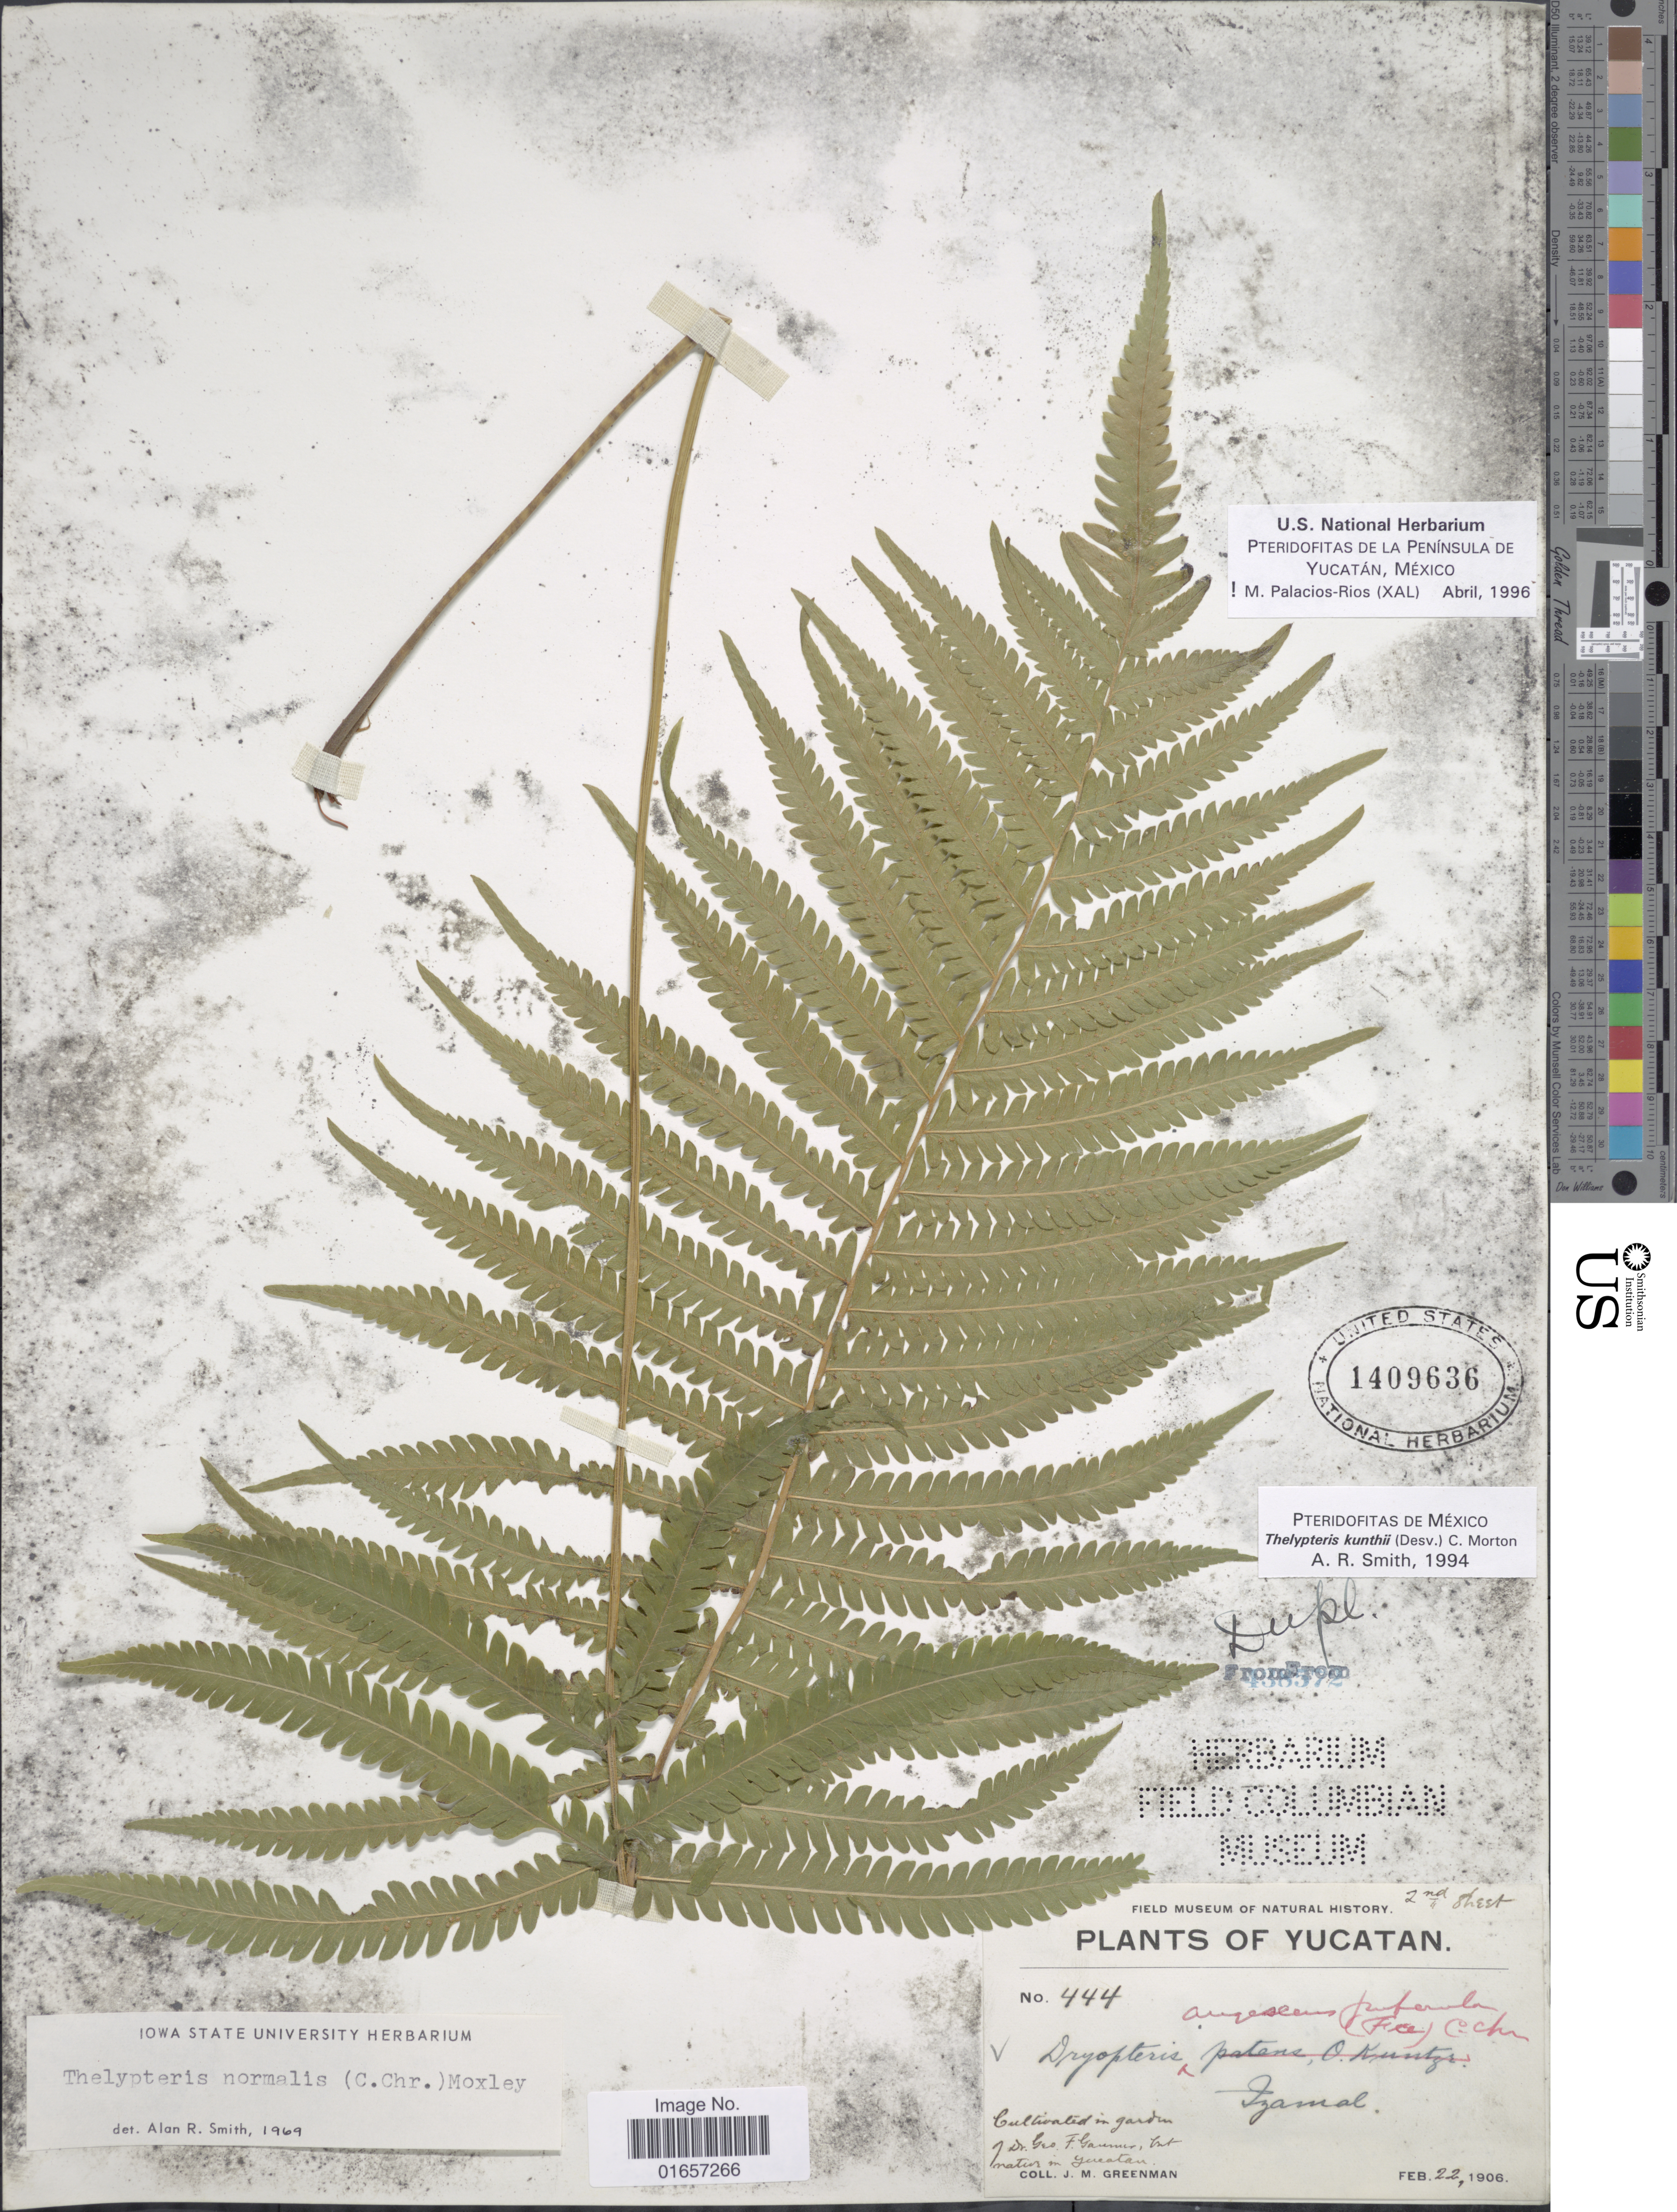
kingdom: Plantae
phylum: Tracheophyta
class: Polypodiopsida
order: Polypodiales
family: Thelypteridaceae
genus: Christella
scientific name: Christella kunthii comb. ined.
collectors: J. M. Greenman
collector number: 444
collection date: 1906-02-22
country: Mexico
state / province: Yucatán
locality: In garden of Dr. Geo. F. Gaumer, Inst. nature in Yucatan [interpreted]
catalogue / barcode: US 1409636